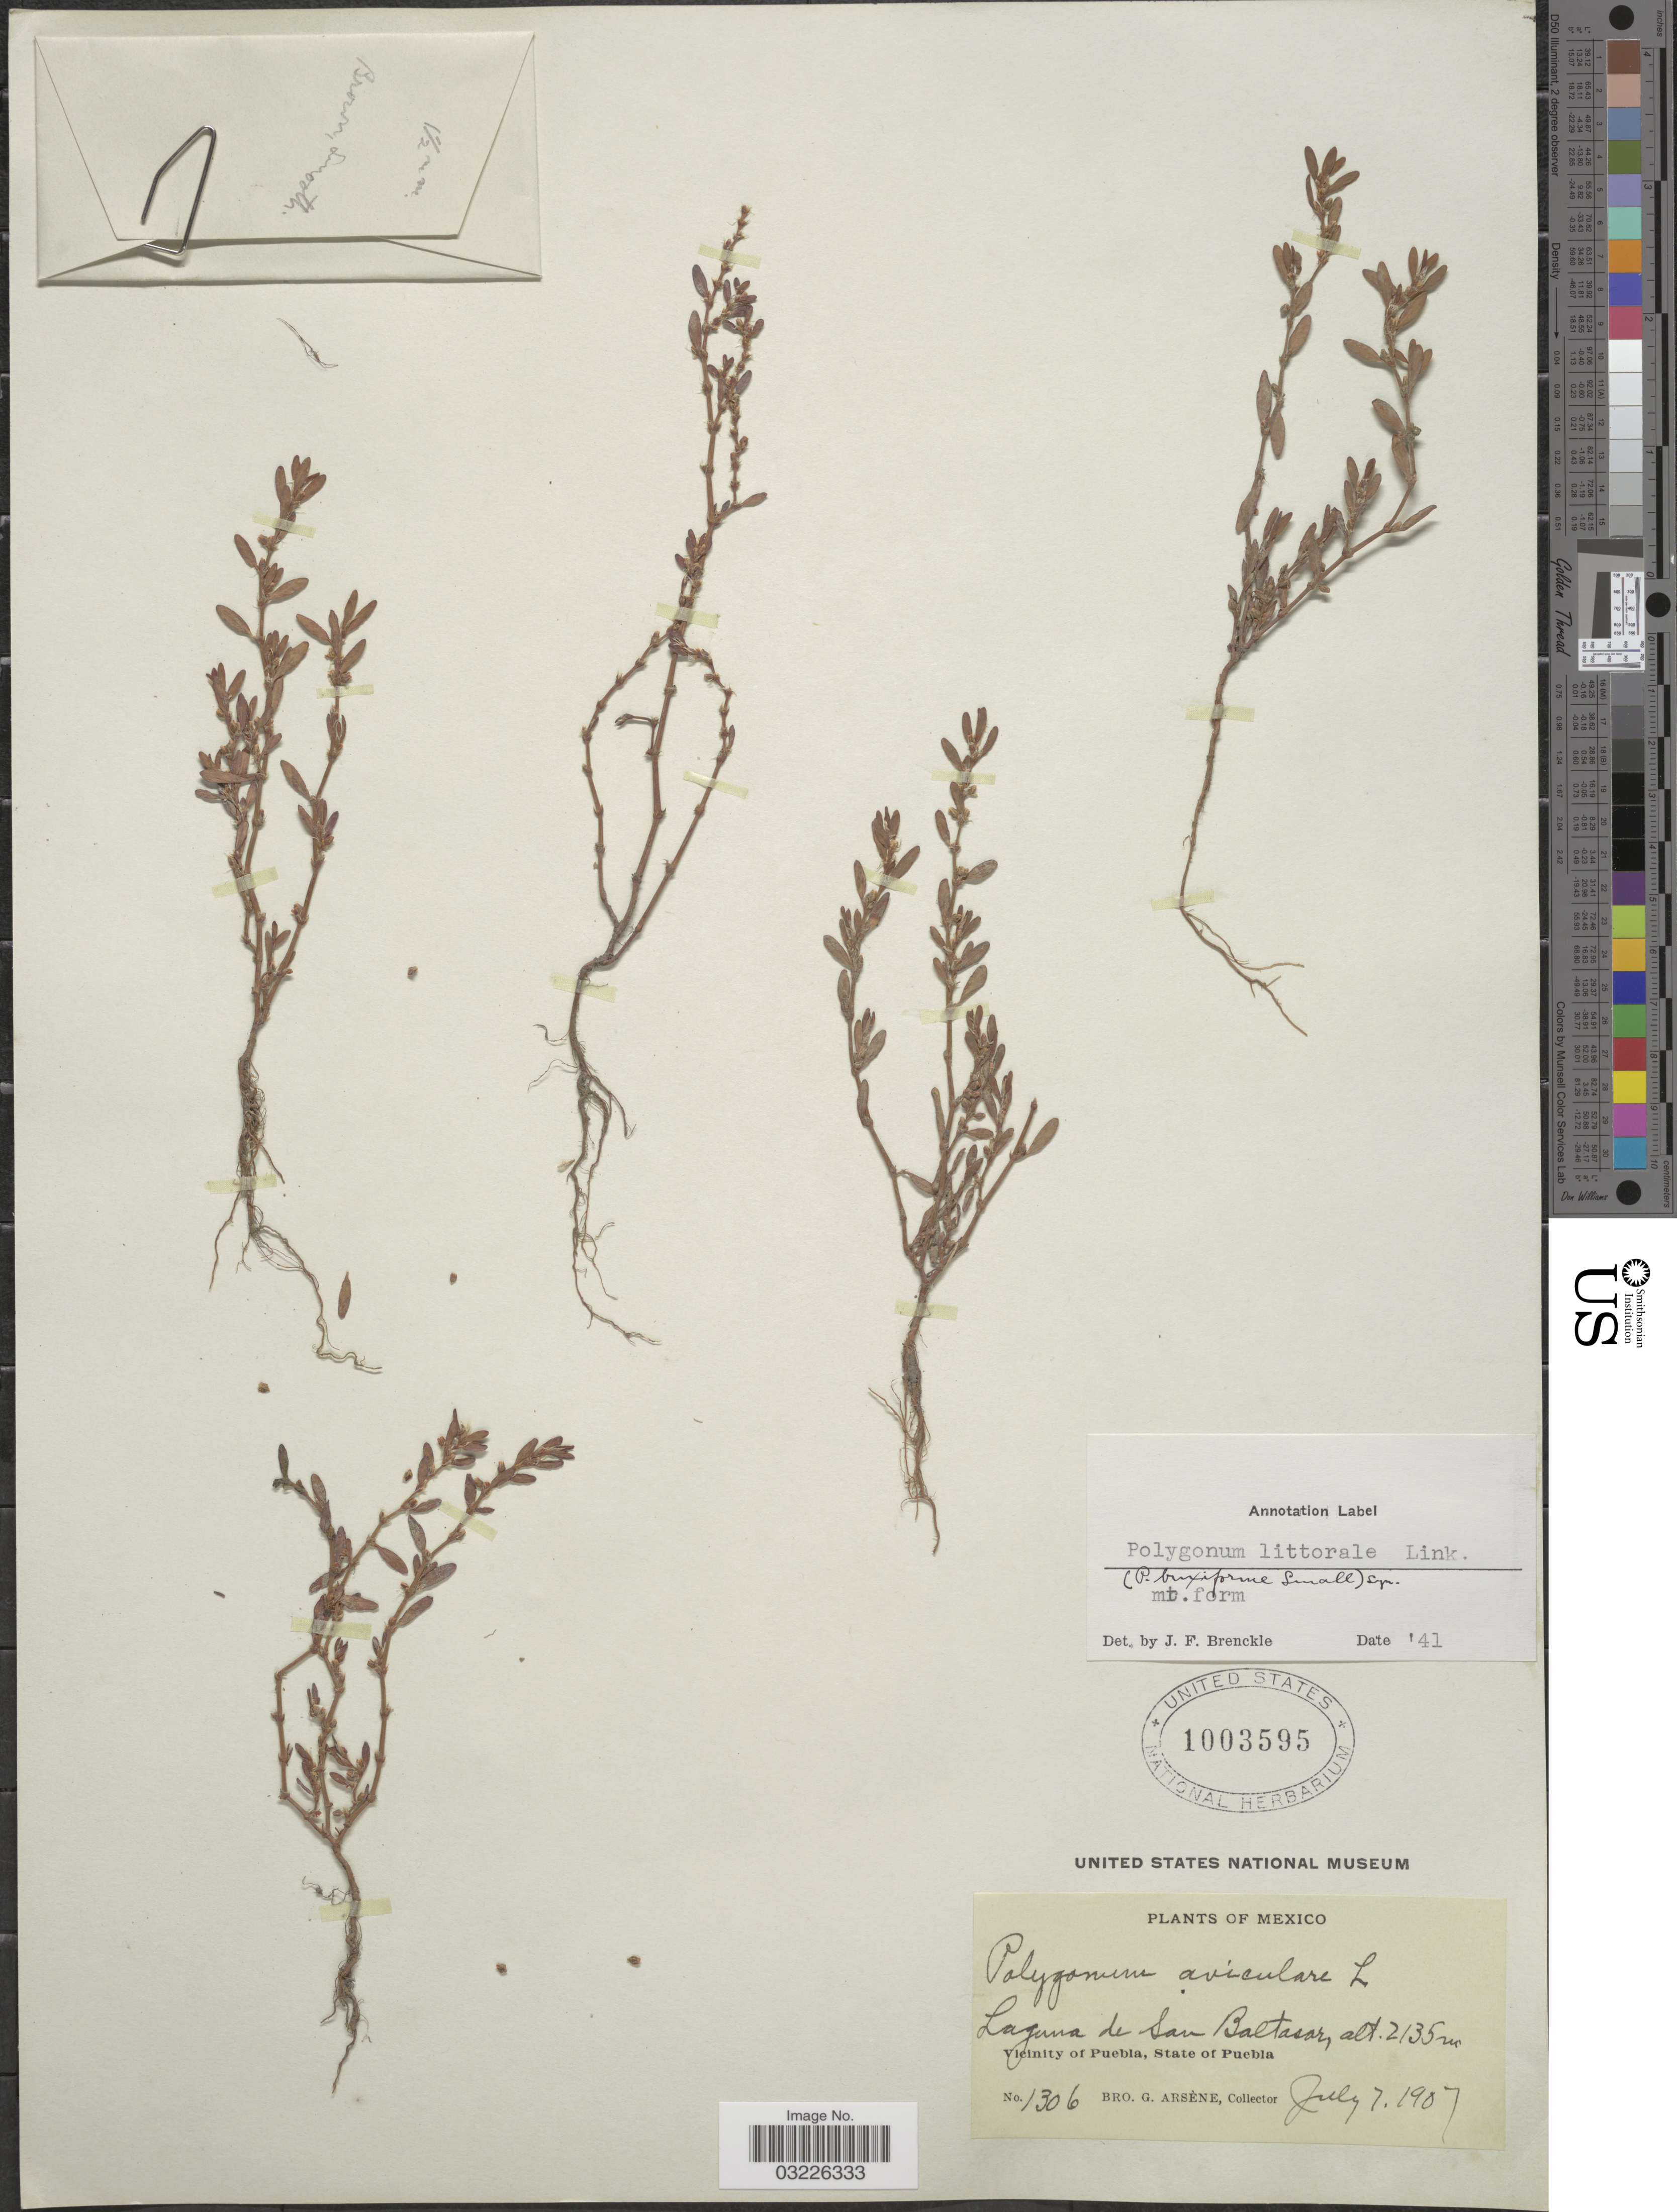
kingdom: Plantae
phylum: Tracheophyta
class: Magnoliopsida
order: Caryophyllales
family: Polygonaceae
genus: Polygonum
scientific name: Polygonum buxiforme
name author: Small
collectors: Bro. G. Arsène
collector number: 1306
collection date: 1907-07-07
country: Mexico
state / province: Puebla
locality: Laguna de San Baltasar, Vicinity of Puebla.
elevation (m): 2135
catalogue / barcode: US 1003595